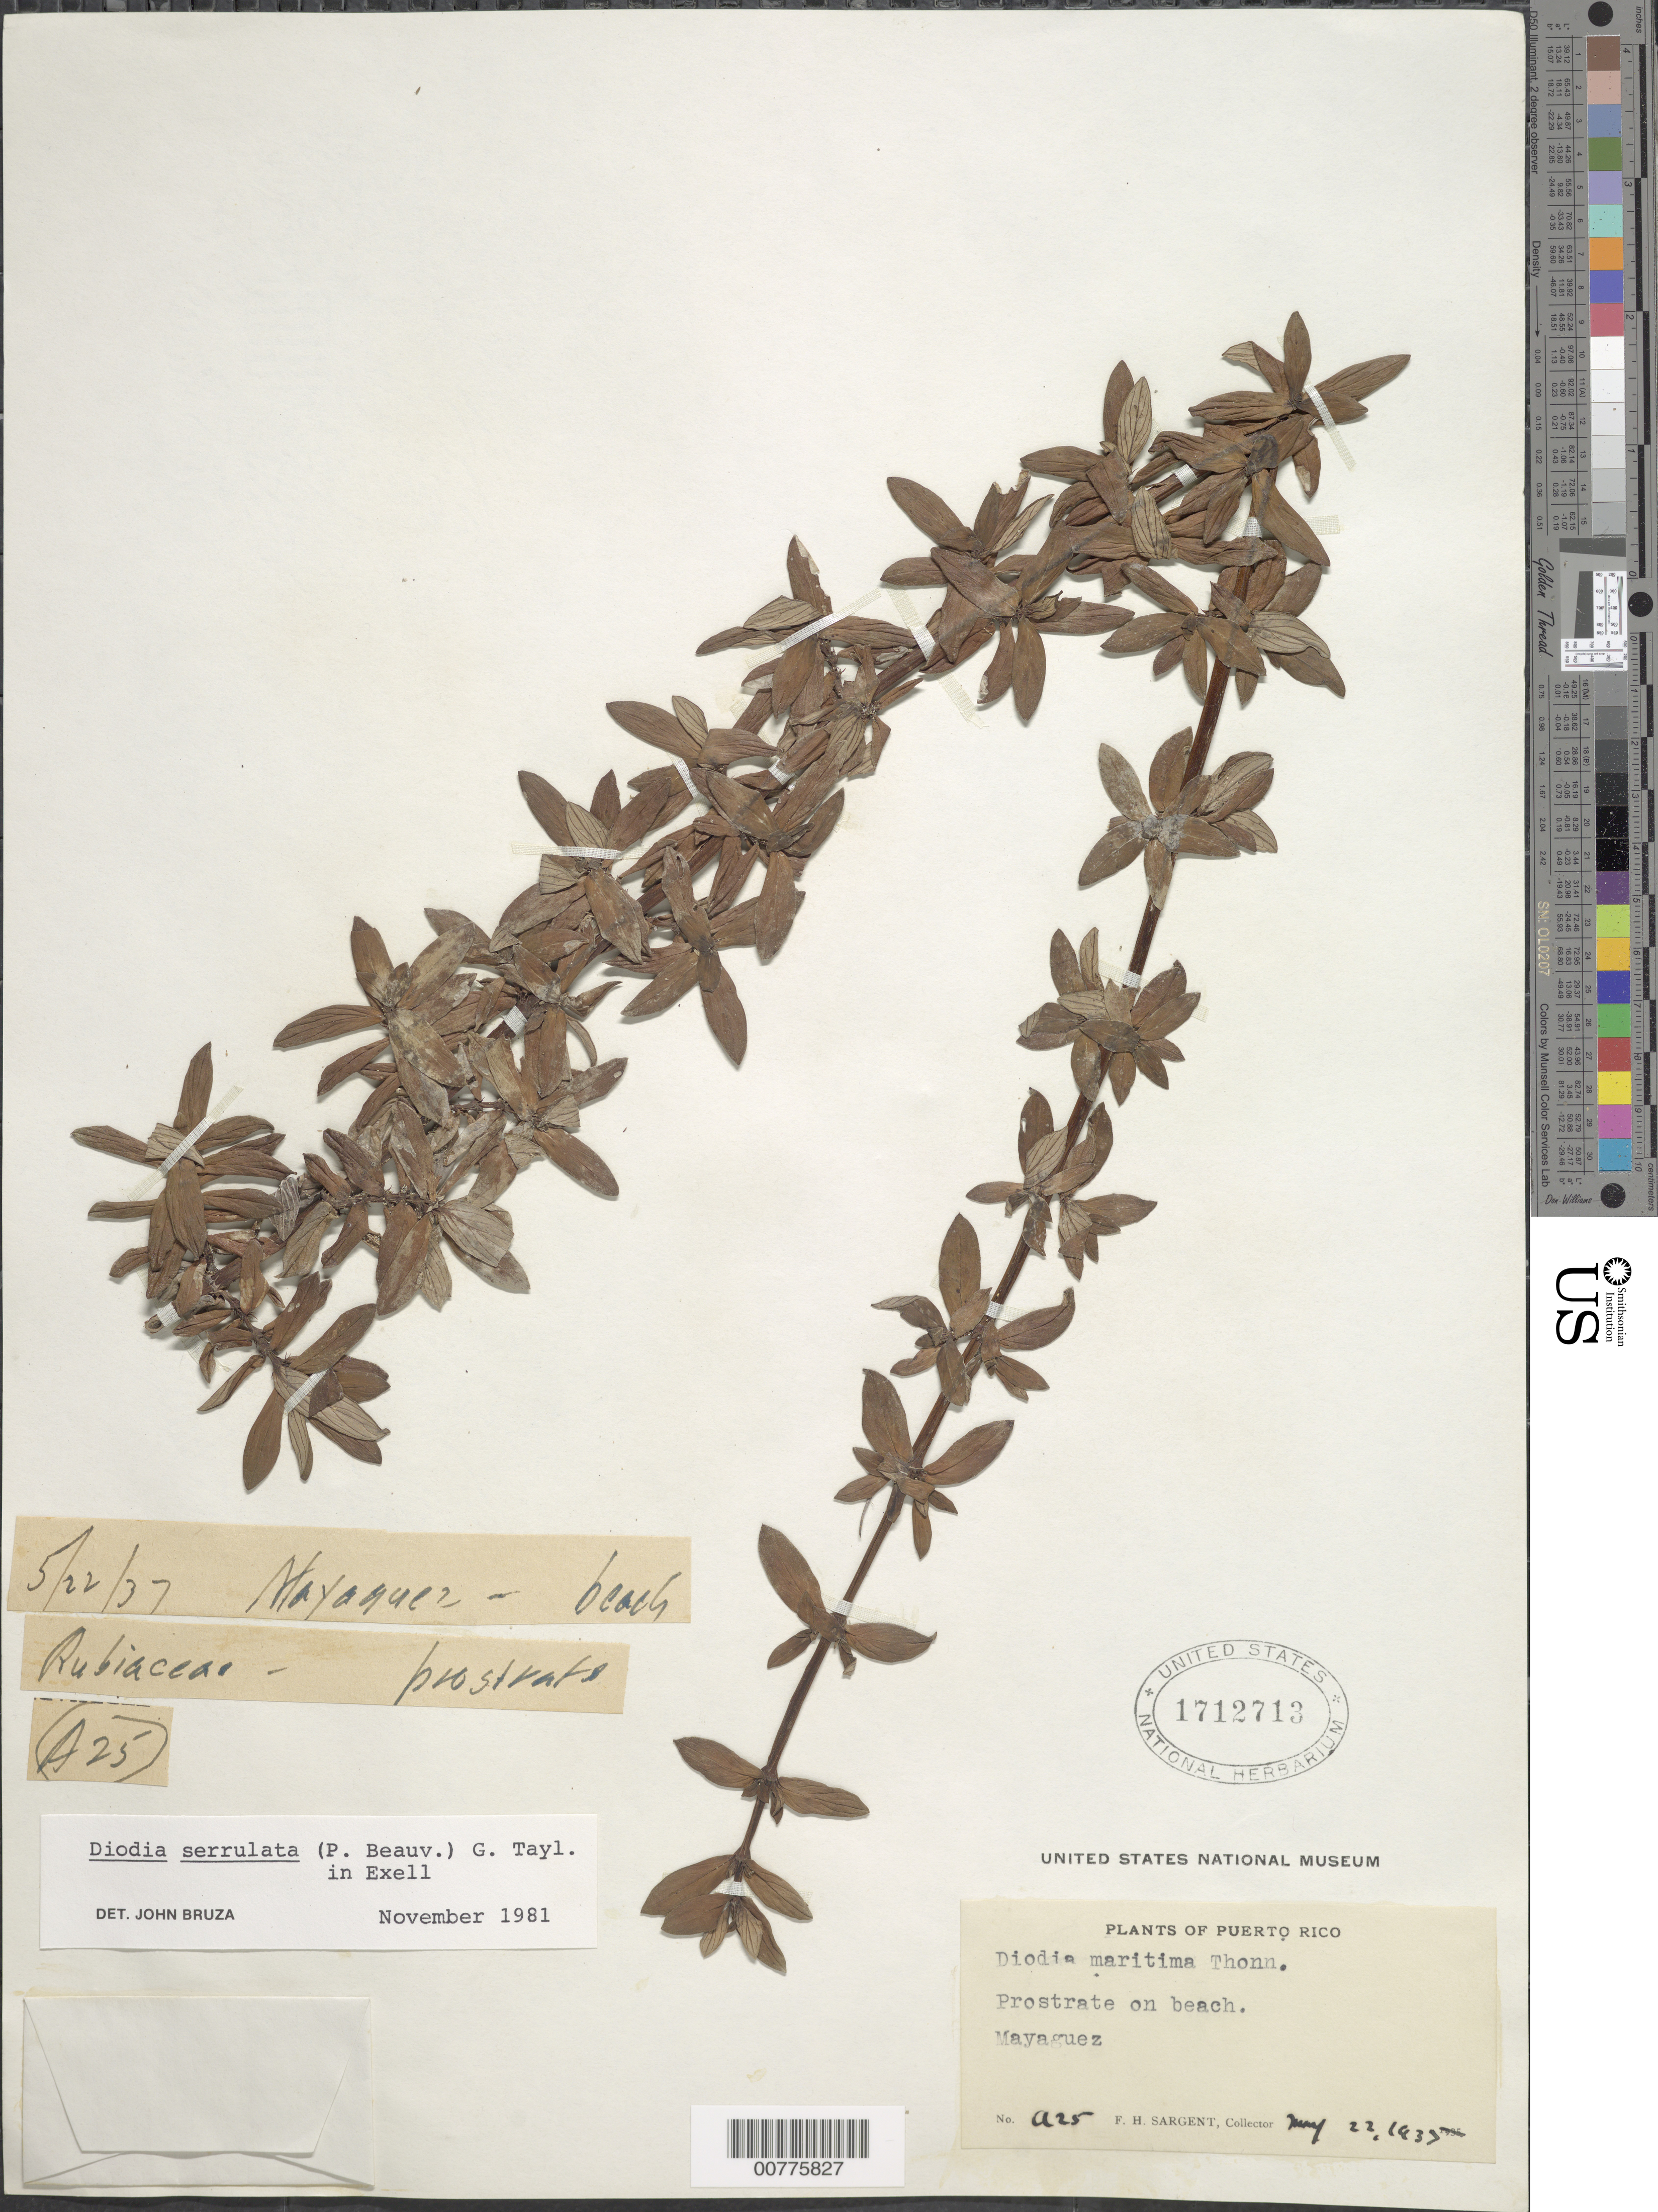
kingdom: Plantae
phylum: Tracheophyta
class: Magnoliopsida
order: Gentianales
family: Rubiaceae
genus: Diodia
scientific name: Diodia serrulata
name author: (P. Beauv.) G. Taylor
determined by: Bruza, J.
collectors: F. H. Sargent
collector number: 25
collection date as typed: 22 May 1935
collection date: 1935-05-22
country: Puerto Rico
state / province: Mayagüez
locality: Mayagüez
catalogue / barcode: US 1712713